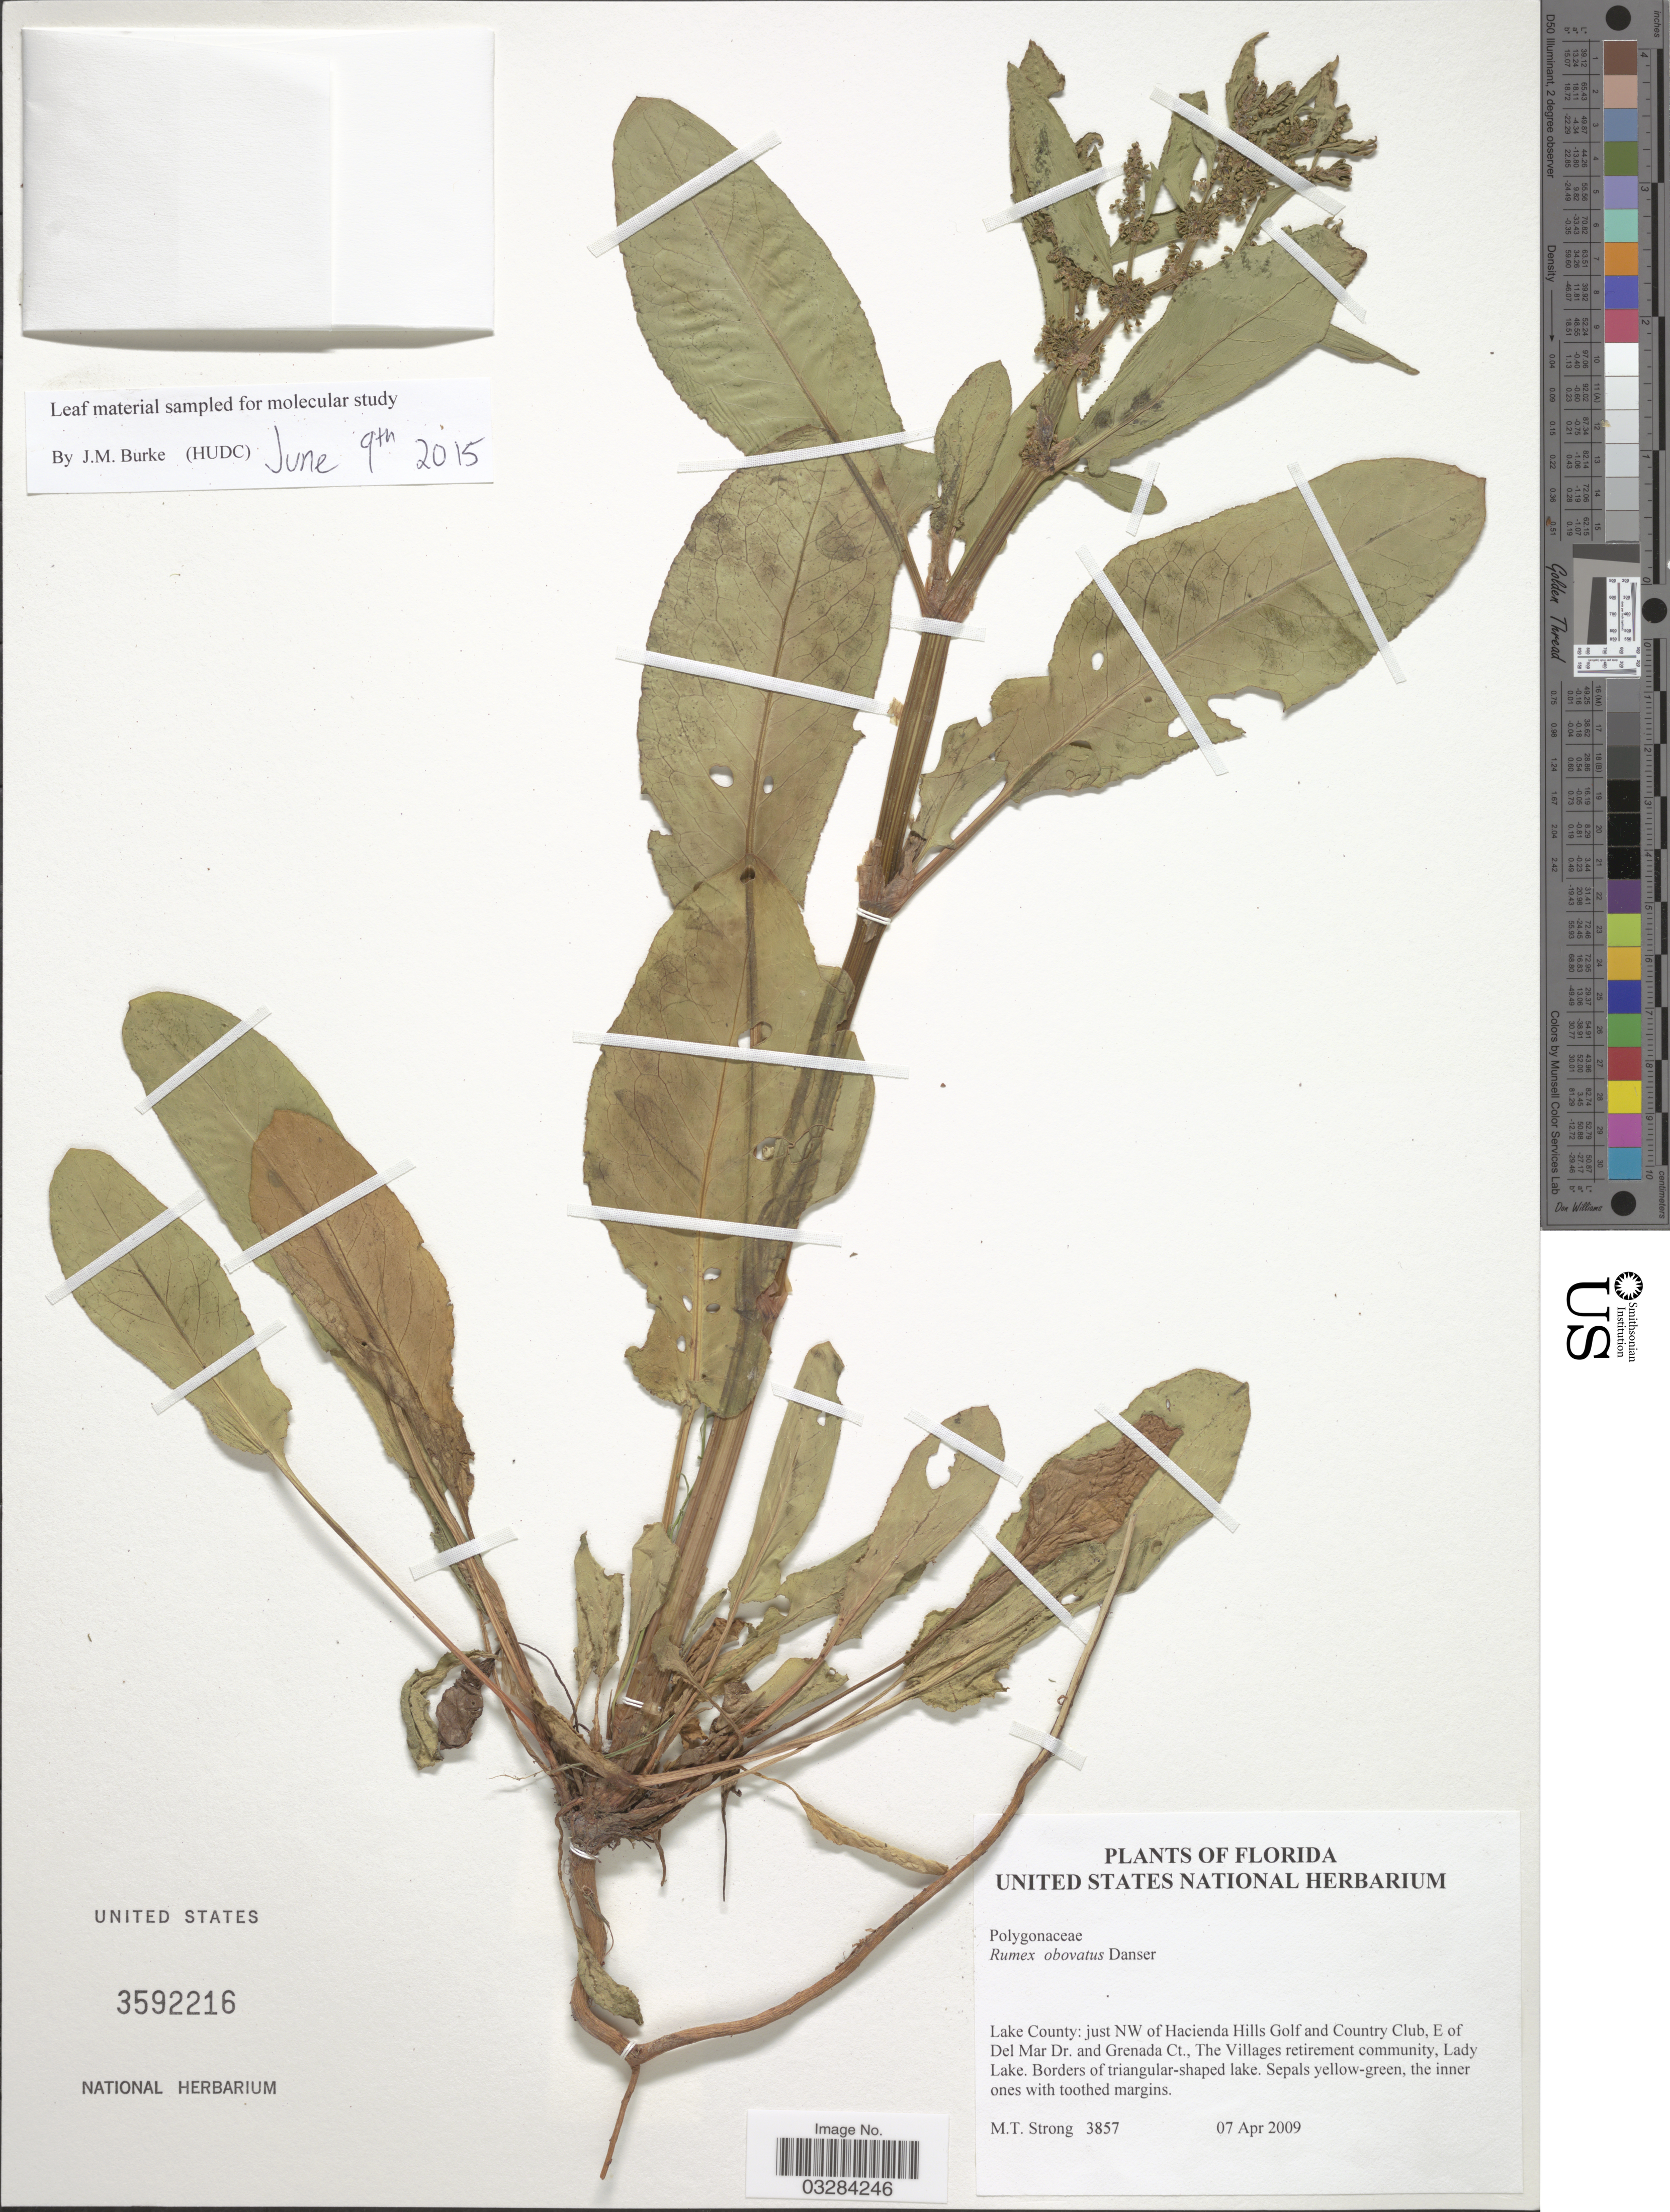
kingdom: Plantae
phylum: Tracheophyta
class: Magnoliopsida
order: Caryophyllales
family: Polygonaceae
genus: Rumex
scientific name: Rumex obovatus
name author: Danser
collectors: M. T. Strong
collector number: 3857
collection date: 2009-04-07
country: United States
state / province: Florida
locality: Lake County: just NW of Hacienda Hills Golf and Country Club, E of Del Mar Dr. and Grenada Ct., The Villages retirement community, Lady Lake.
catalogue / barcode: US 3592216